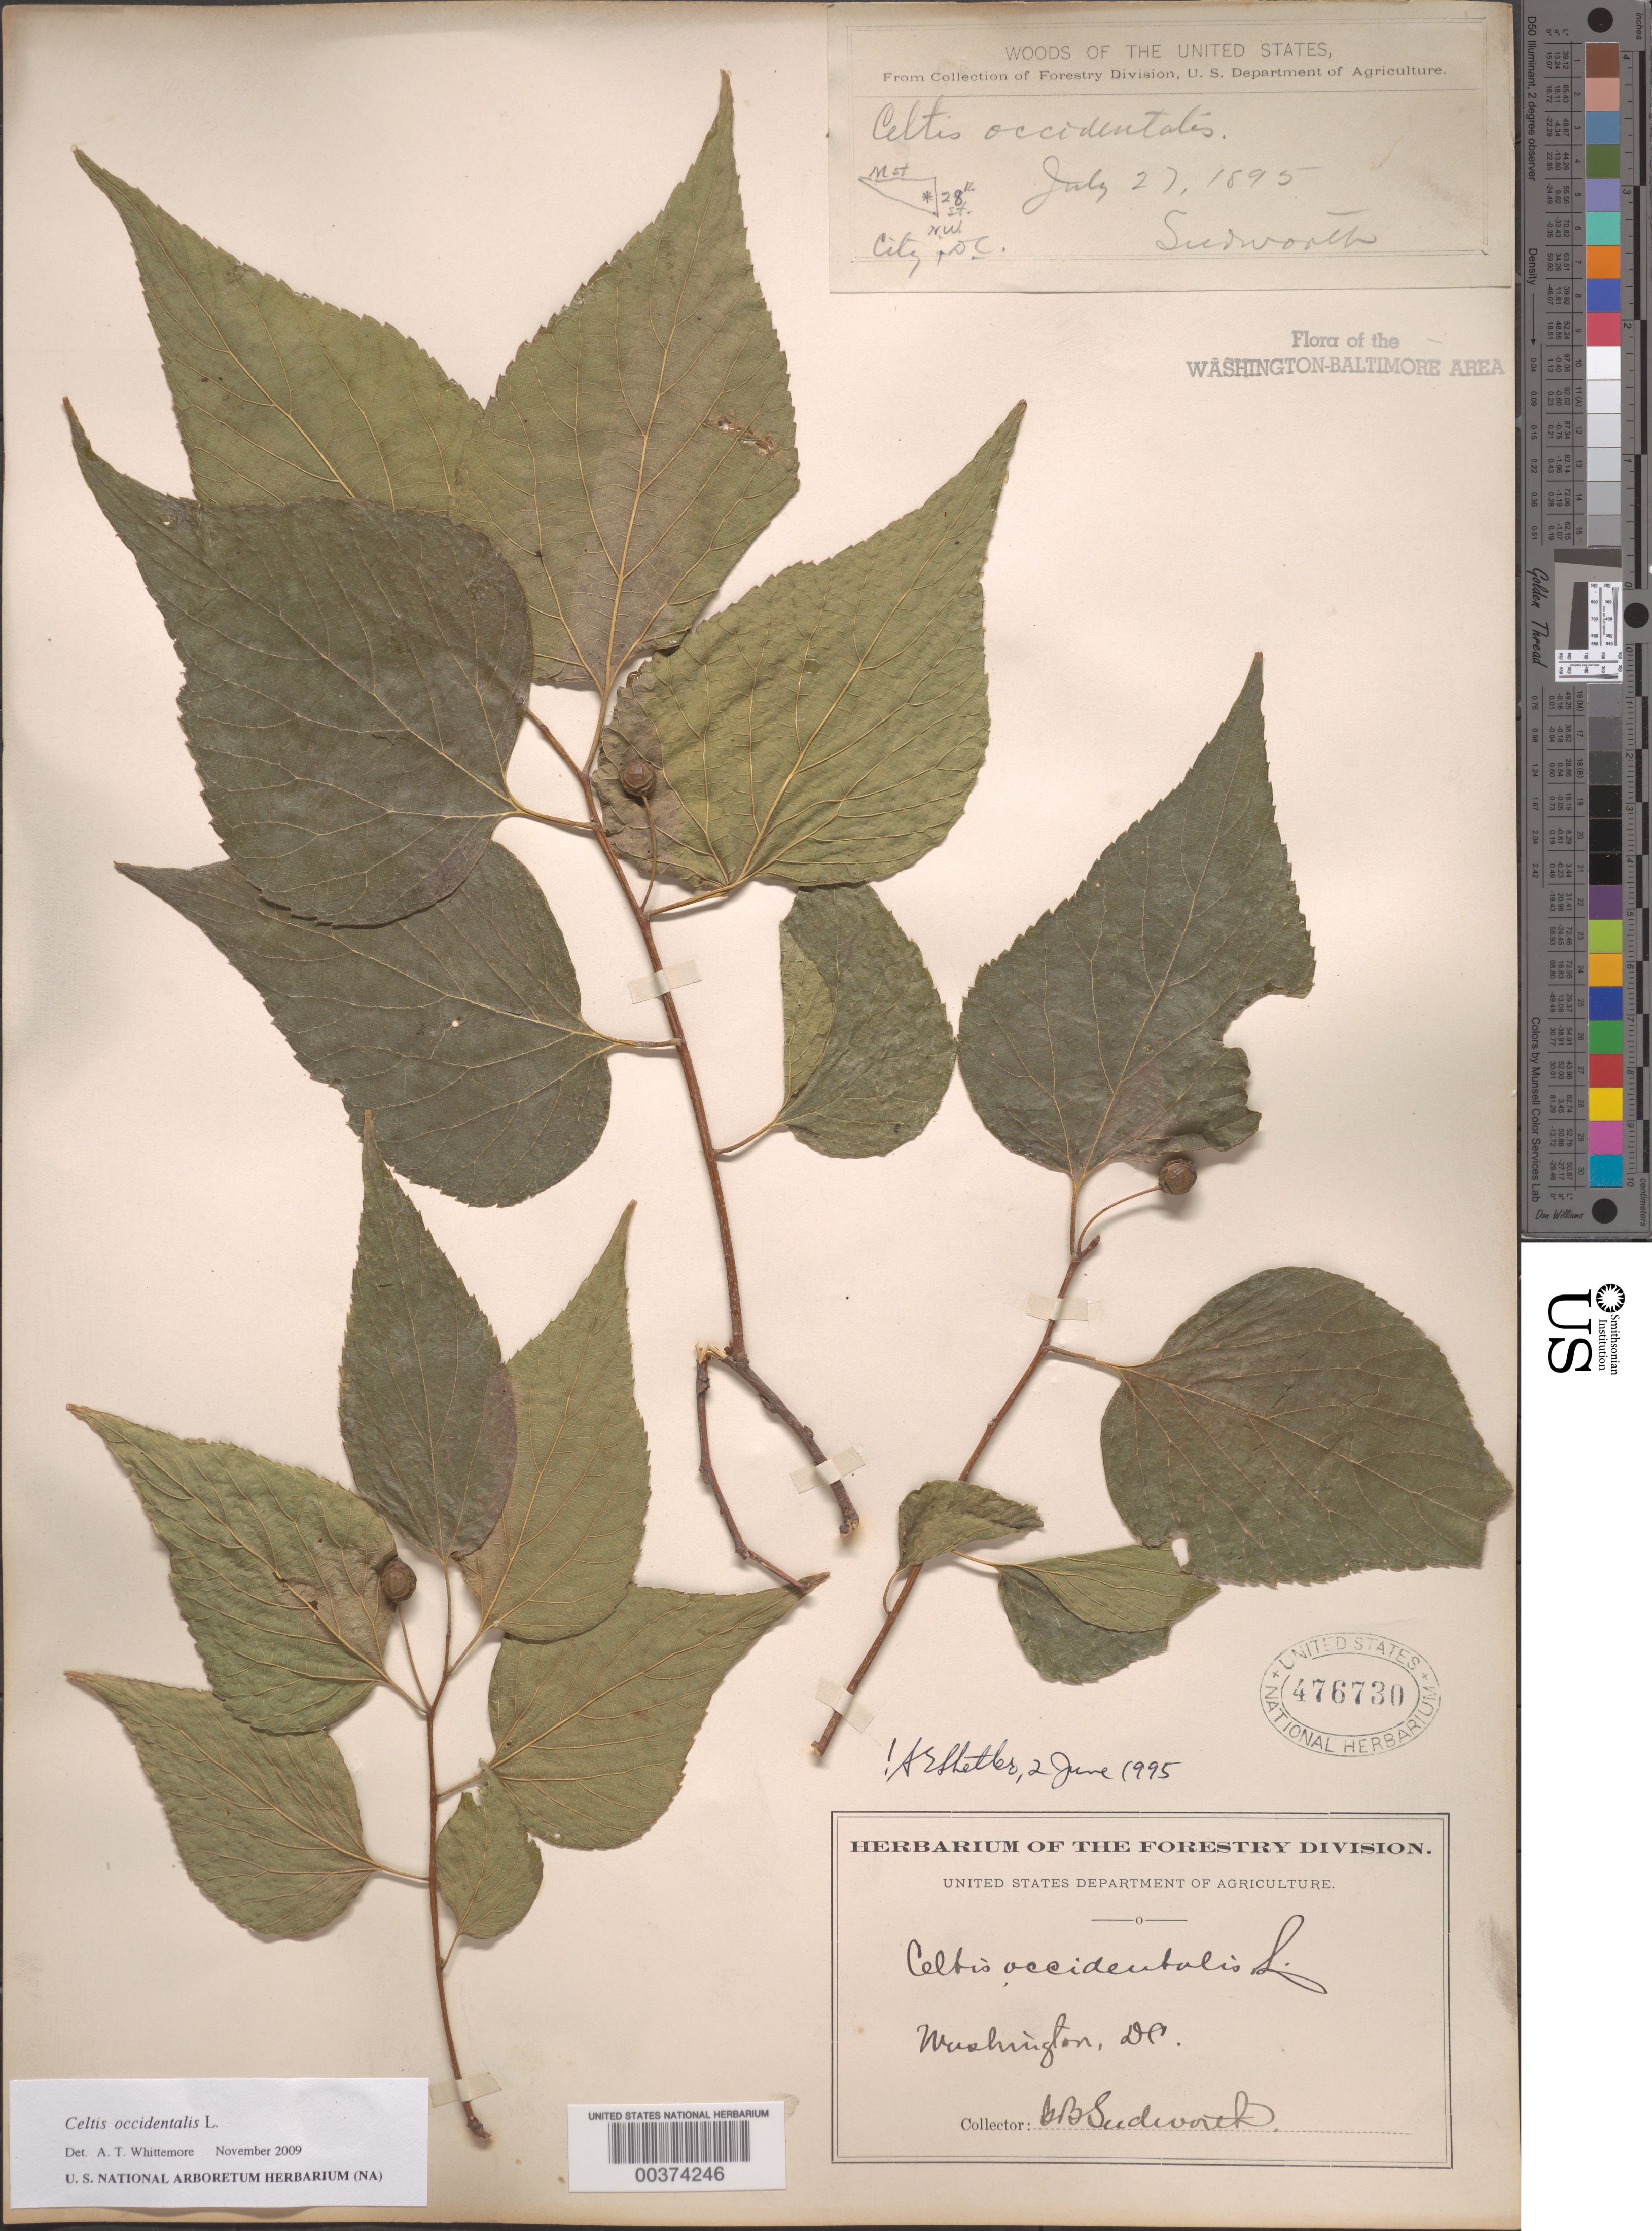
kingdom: Plantae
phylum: Tracheophyta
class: Magnoliopsida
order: Rosales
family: Cannabaceae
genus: Celtis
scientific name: Celtis occidentalis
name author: L.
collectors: G. B. Sudworth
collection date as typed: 27 Jul 1895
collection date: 1895-07-27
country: United States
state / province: District of Columbia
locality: M and 28 St. NW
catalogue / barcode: US 476730